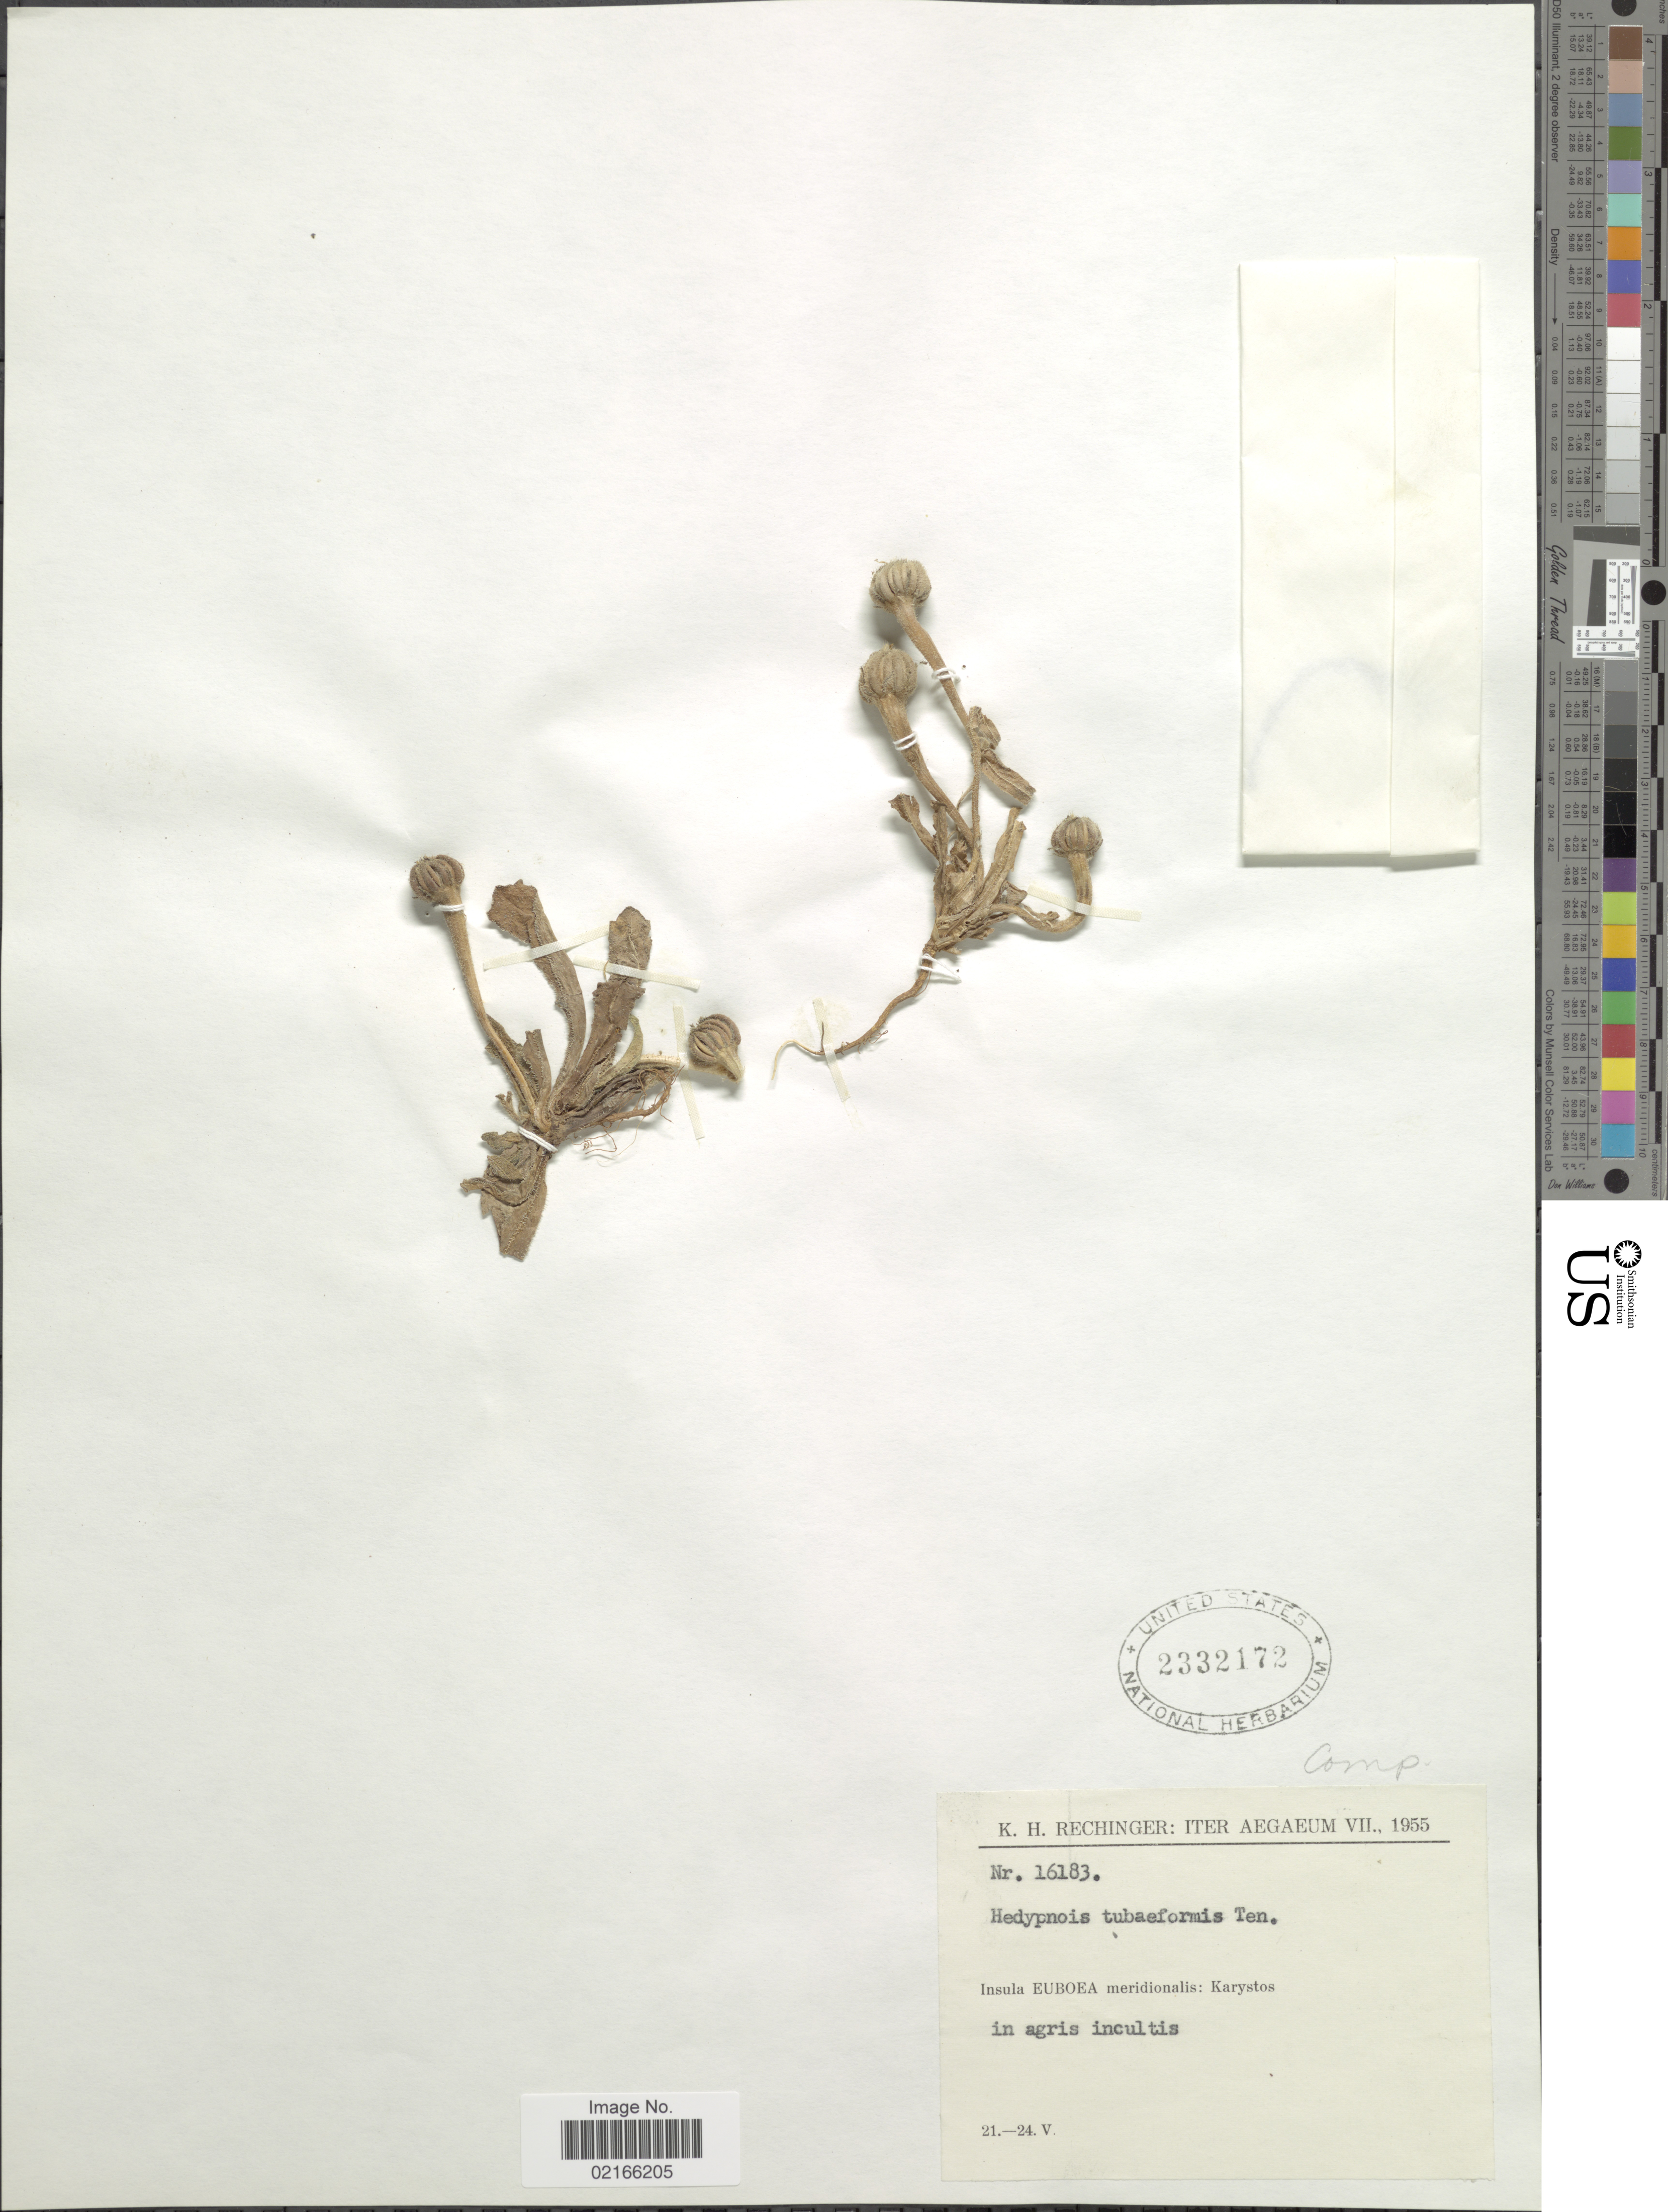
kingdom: Plantae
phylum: Tracheophyta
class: Magnoliopsida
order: Asterales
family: Asteraceae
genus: Hedypnois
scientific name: Hedypnois rhagadioloides subsp. tubaeformis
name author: (Ten.) Hayek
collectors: K. H. Rechinger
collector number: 16183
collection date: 1955-05-21/1955-05-24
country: Greece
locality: Aegaeum. Insula Euboea meridionalis: Karystos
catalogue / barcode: US 2332172